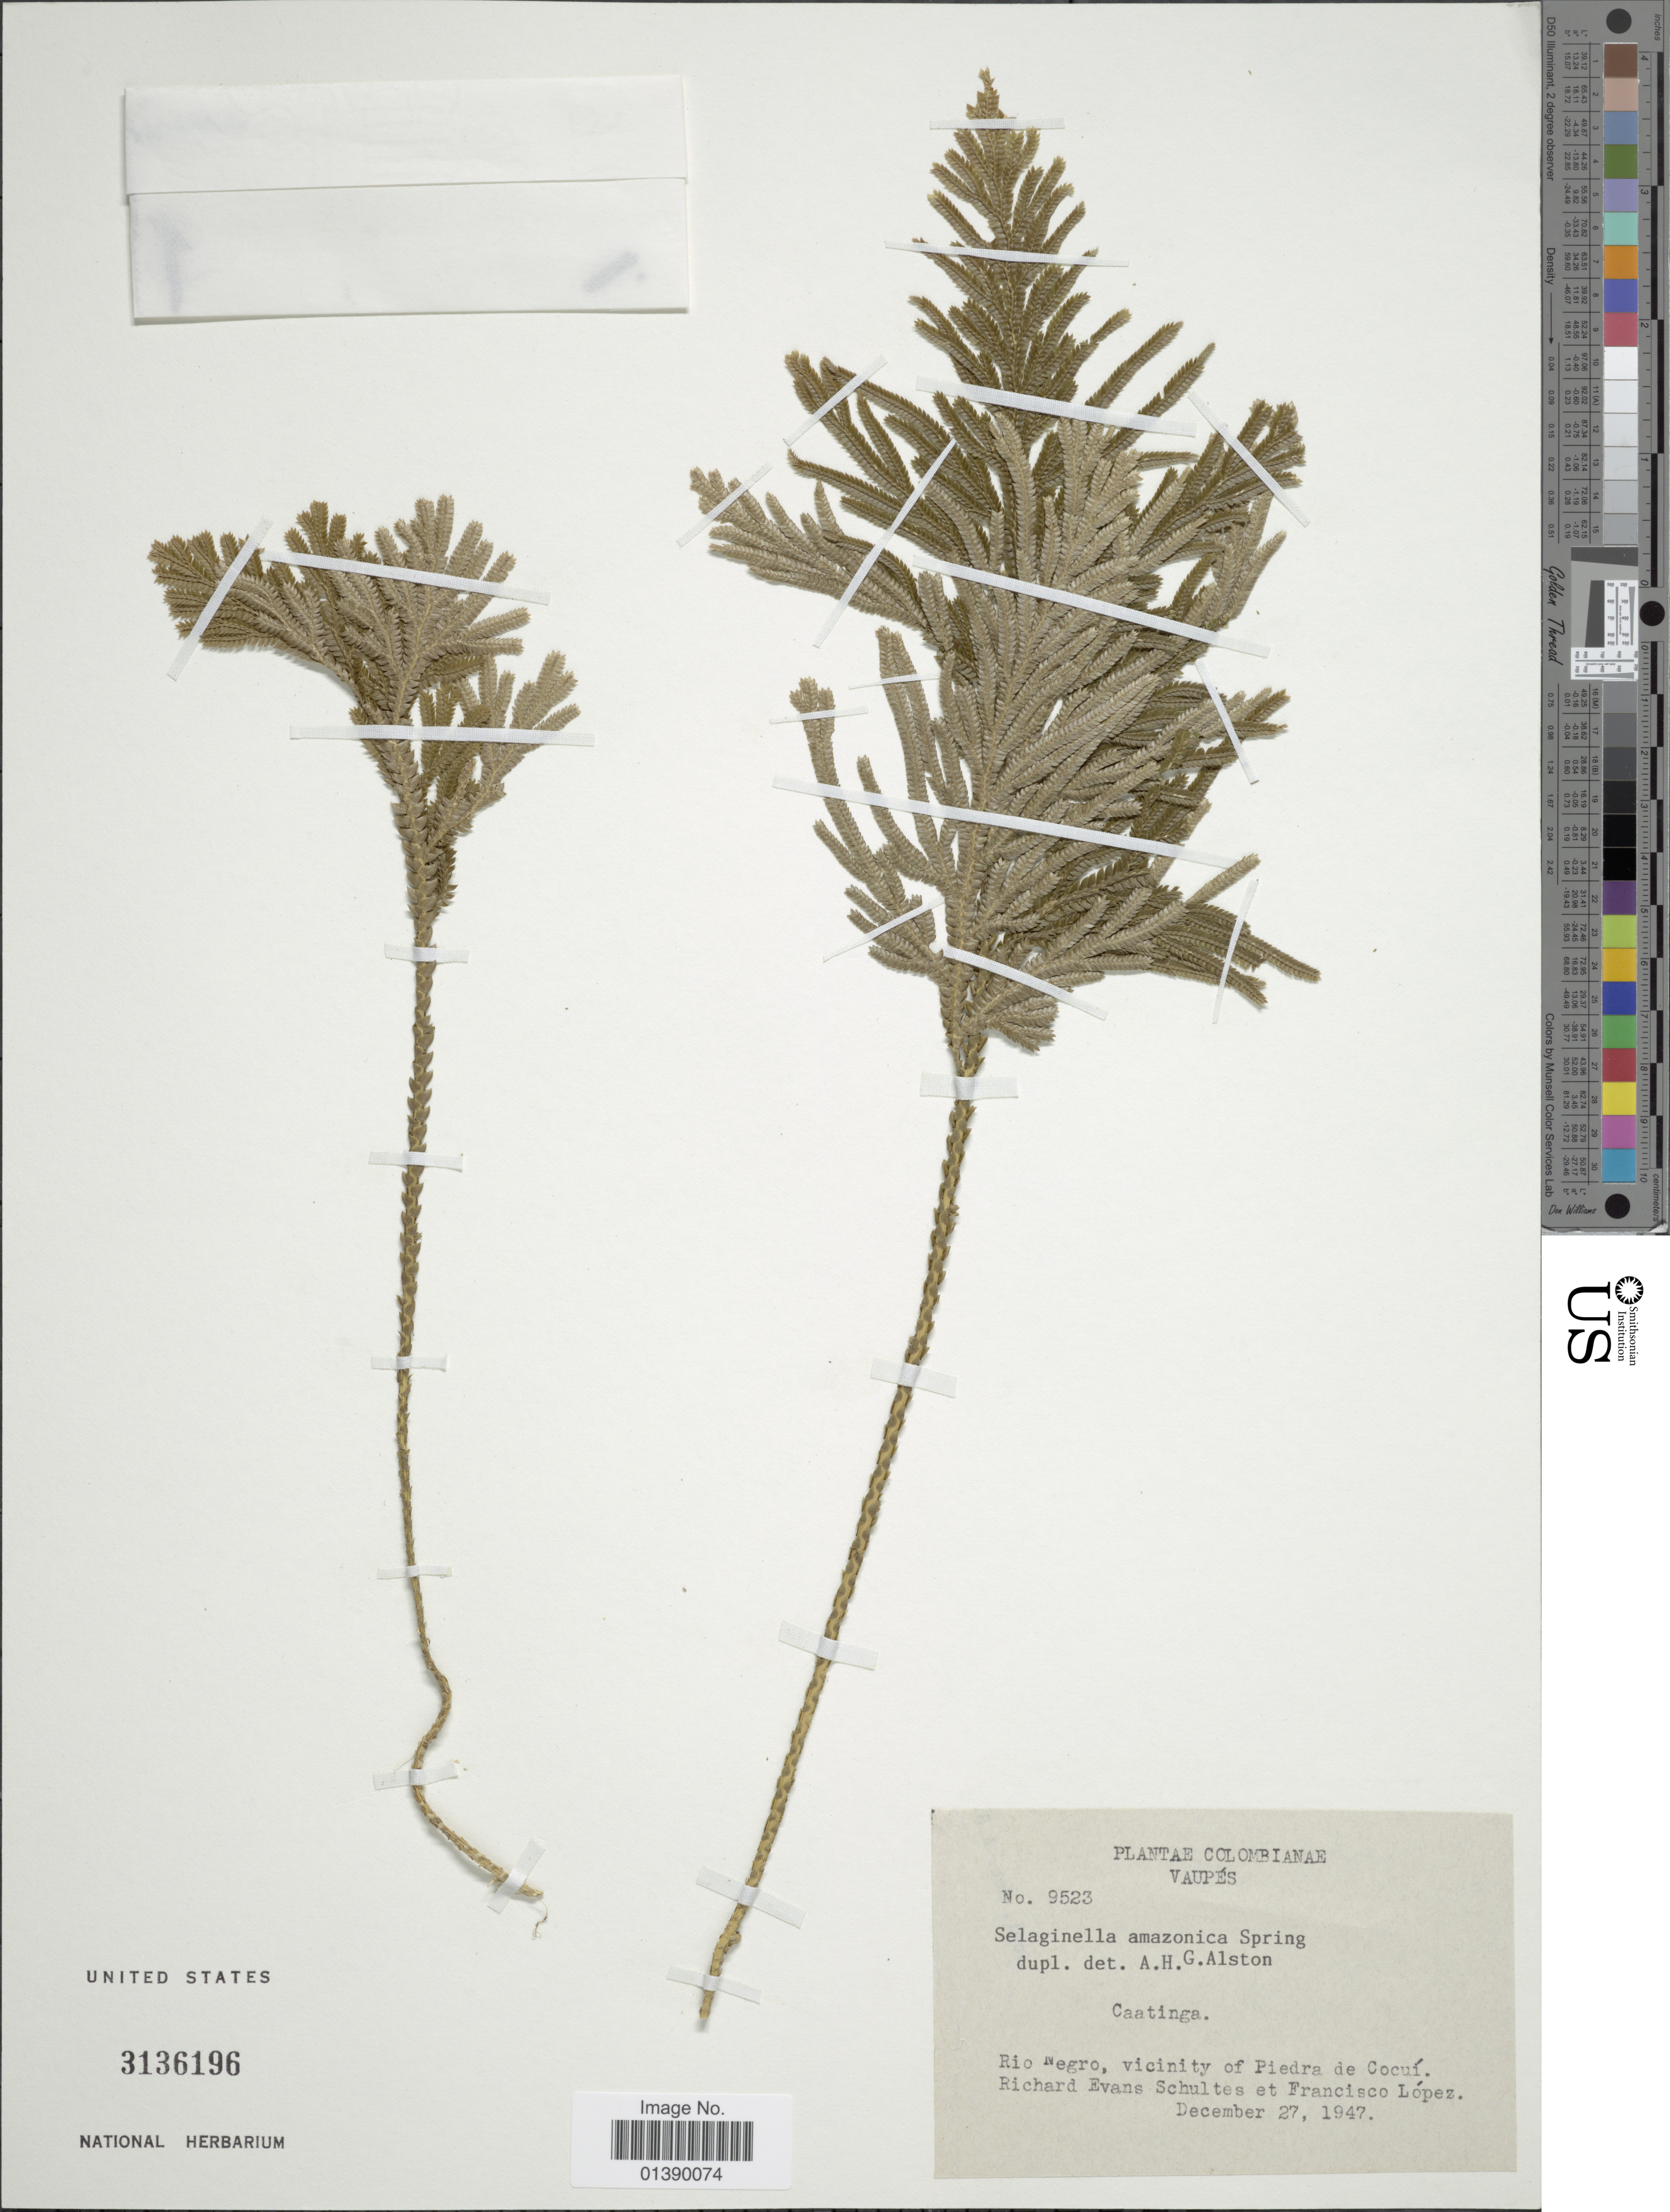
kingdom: Plantae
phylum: Tracheophyta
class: Lycopodiopsida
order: Selaginellales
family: Selaginellaceae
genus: Selaginella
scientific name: Selaginella amazonica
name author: Spring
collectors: R. E. Schultes & F. Lopéz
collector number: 9523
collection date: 1947-12-27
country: Colombia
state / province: Vaupés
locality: Caatinga, Rio Negro, vicinity of Piedra of Cocuí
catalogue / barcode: US 3136196